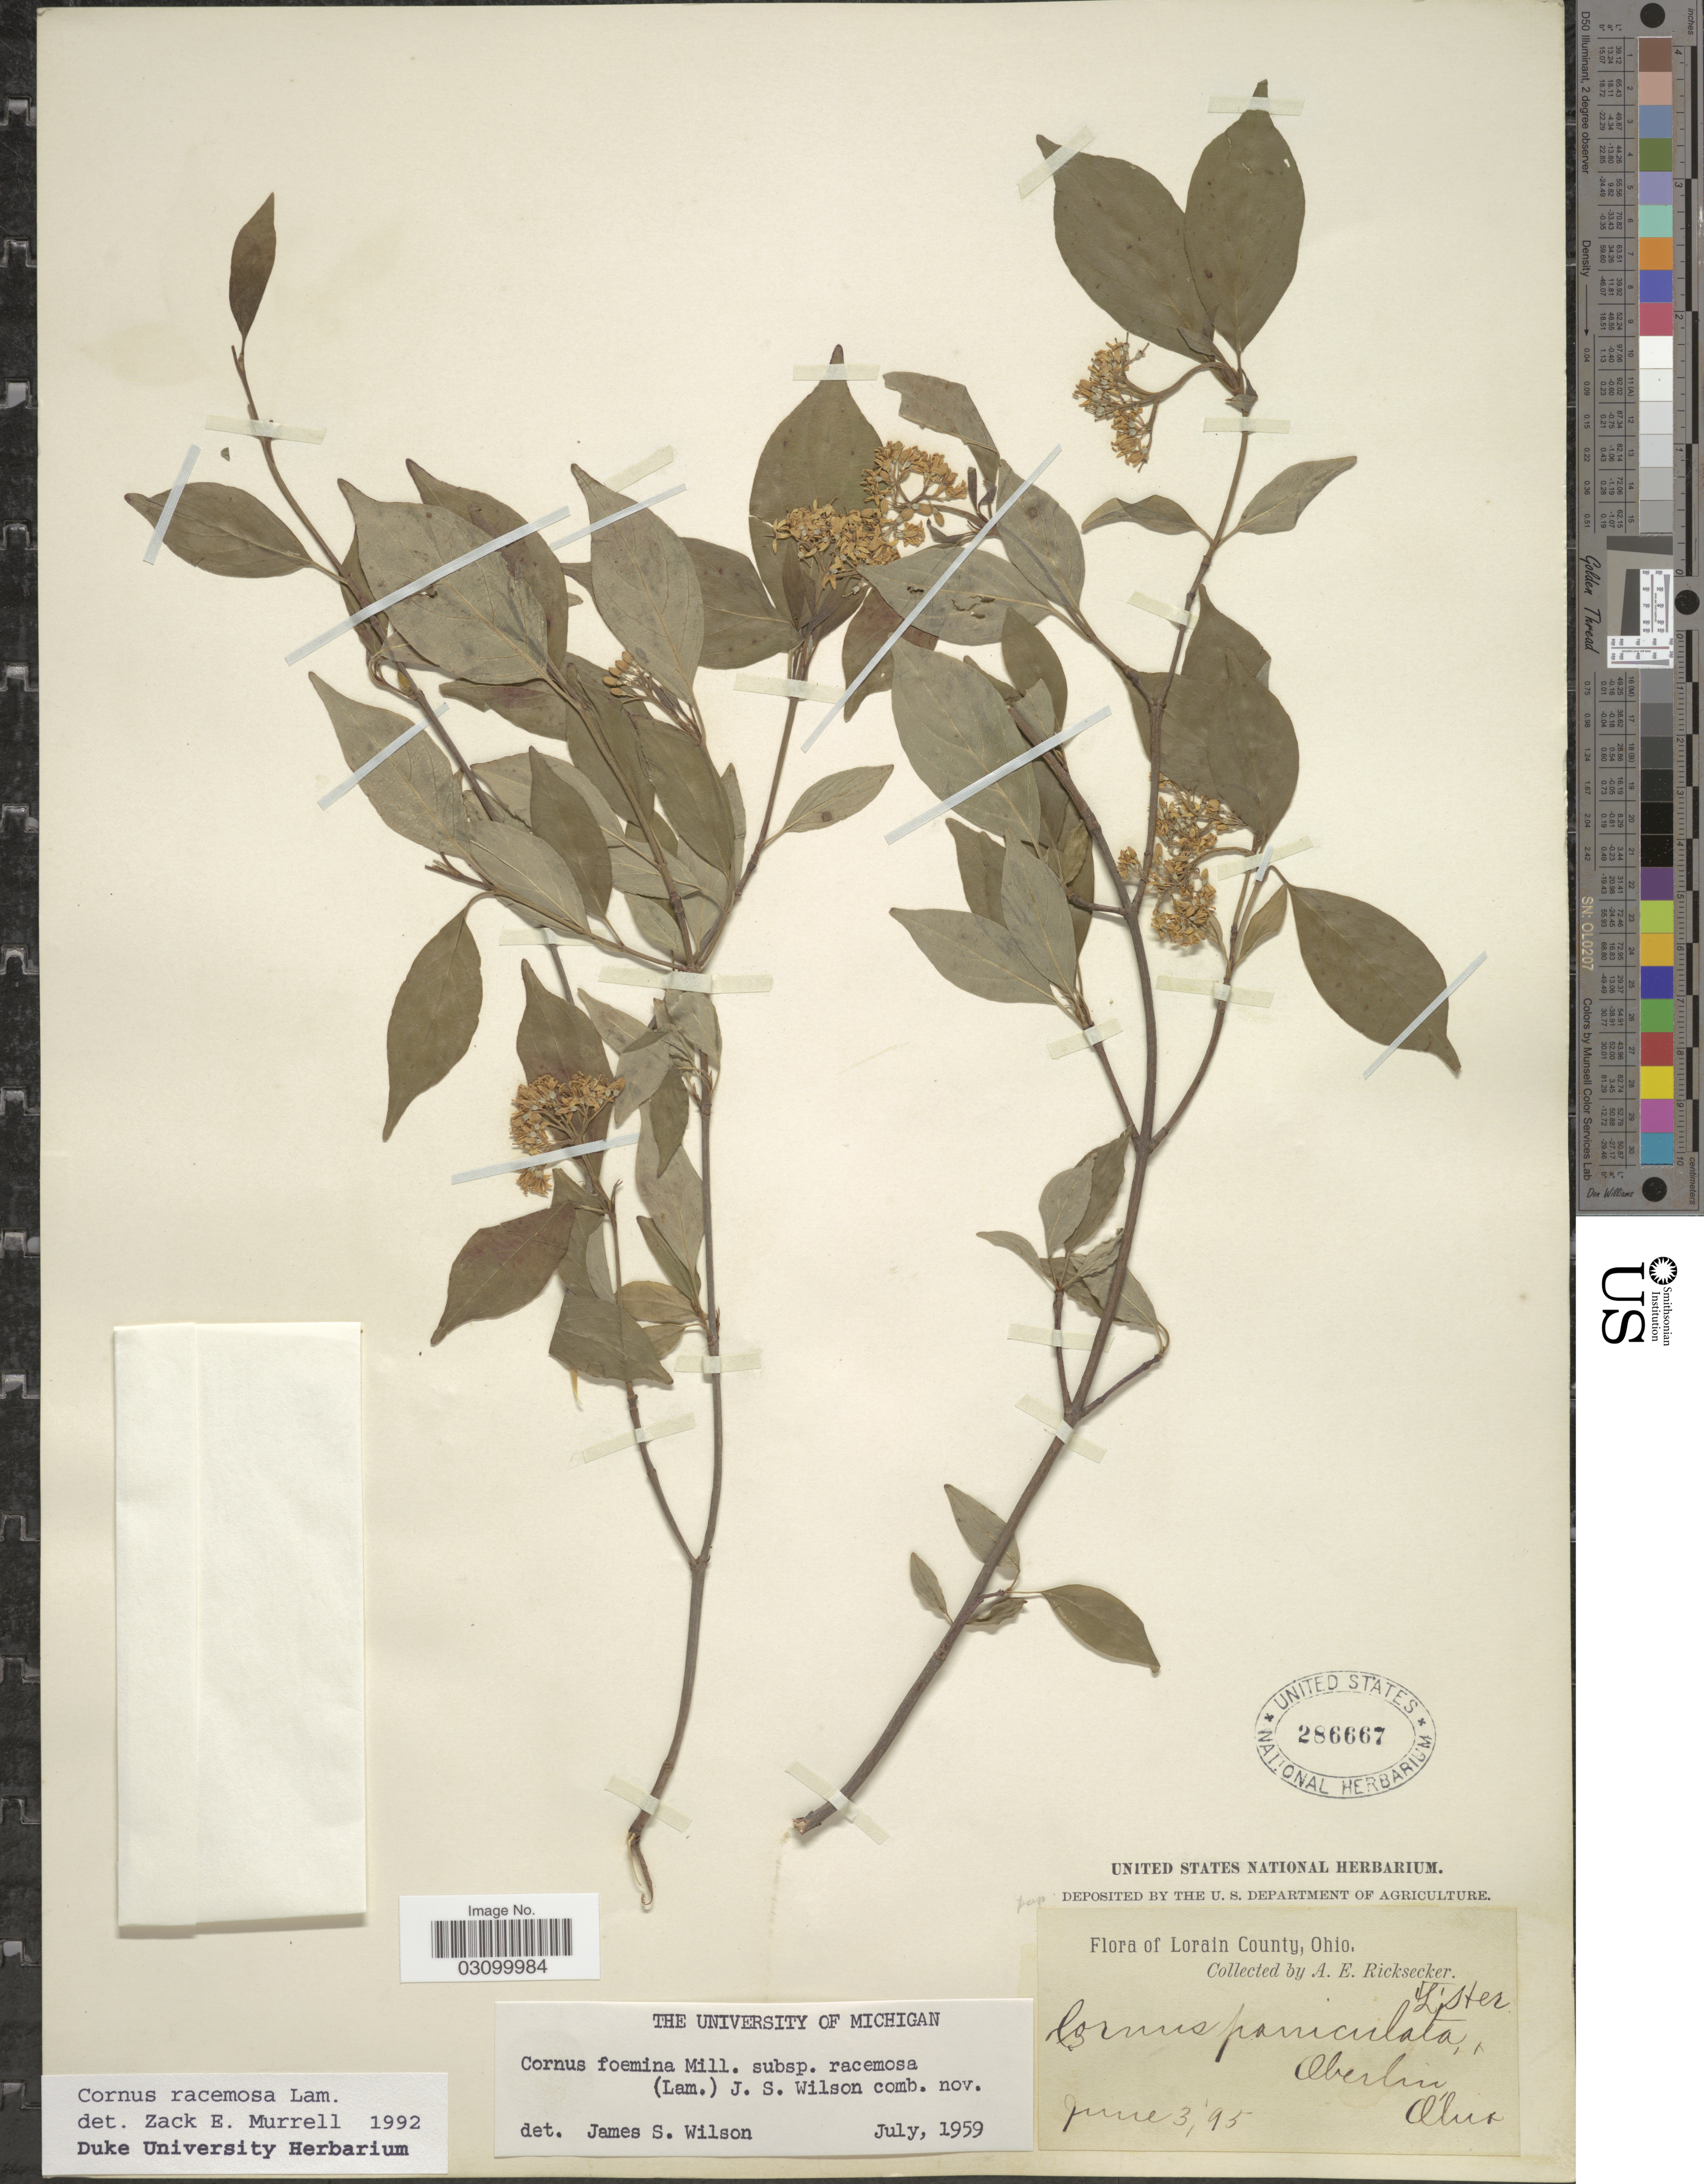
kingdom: Plantae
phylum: Tracheophyta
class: Magnoliopsida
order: Cornales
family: Cornaceae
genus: Cornus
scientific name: Cornus racemosa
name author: Lam.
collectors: A. E. Ricksecker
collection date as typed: Transcribed d/m/y: 3/6/95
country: United States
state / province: Ohio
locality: Lorain County. Oberlin.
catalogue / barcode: US 286667